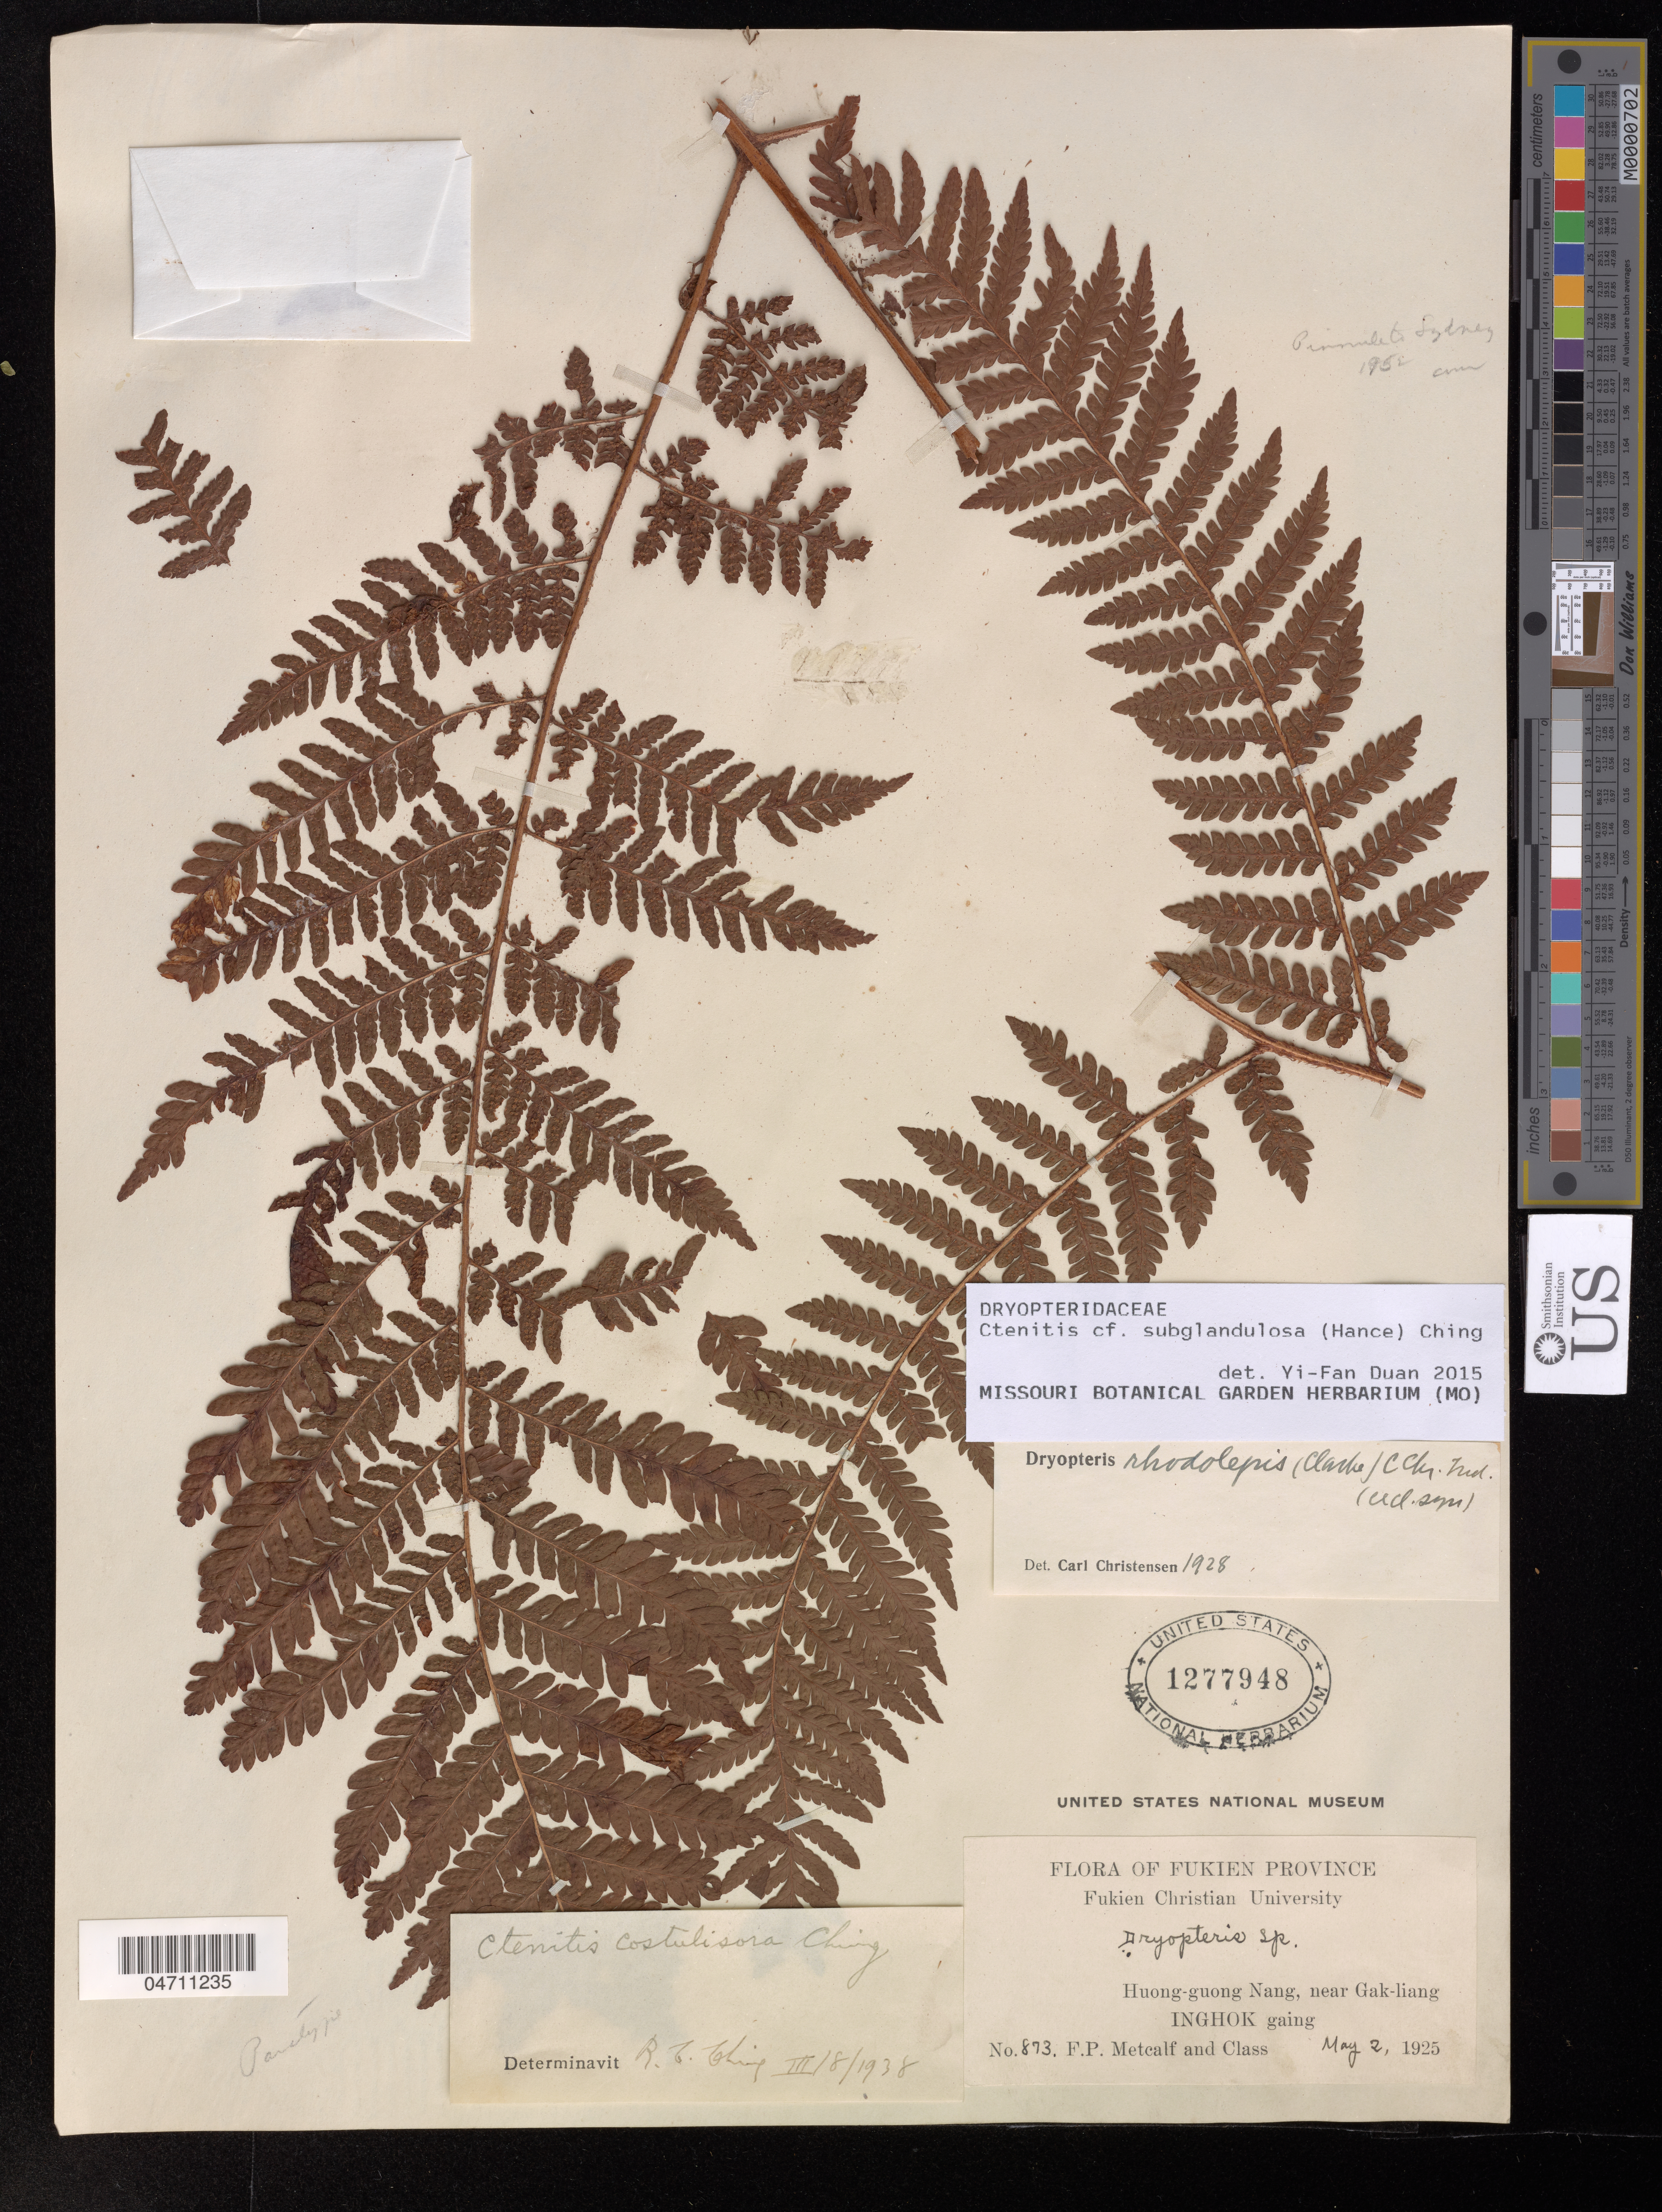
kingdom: Plantae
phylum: Tracheophyta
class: Polypodiopsida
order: Polypodiales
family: Dryopteridaceae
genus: Ctenitis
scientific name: Ctenitis subglandulosa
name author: (Hance) Ching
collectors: F. Metcalf & Class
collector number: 873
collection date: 1925-05-02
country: China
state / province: Fujian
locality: Fukien Province, Huong-guong Nang, near Gak-liang Inghok gaing.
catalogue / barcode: US 1277948